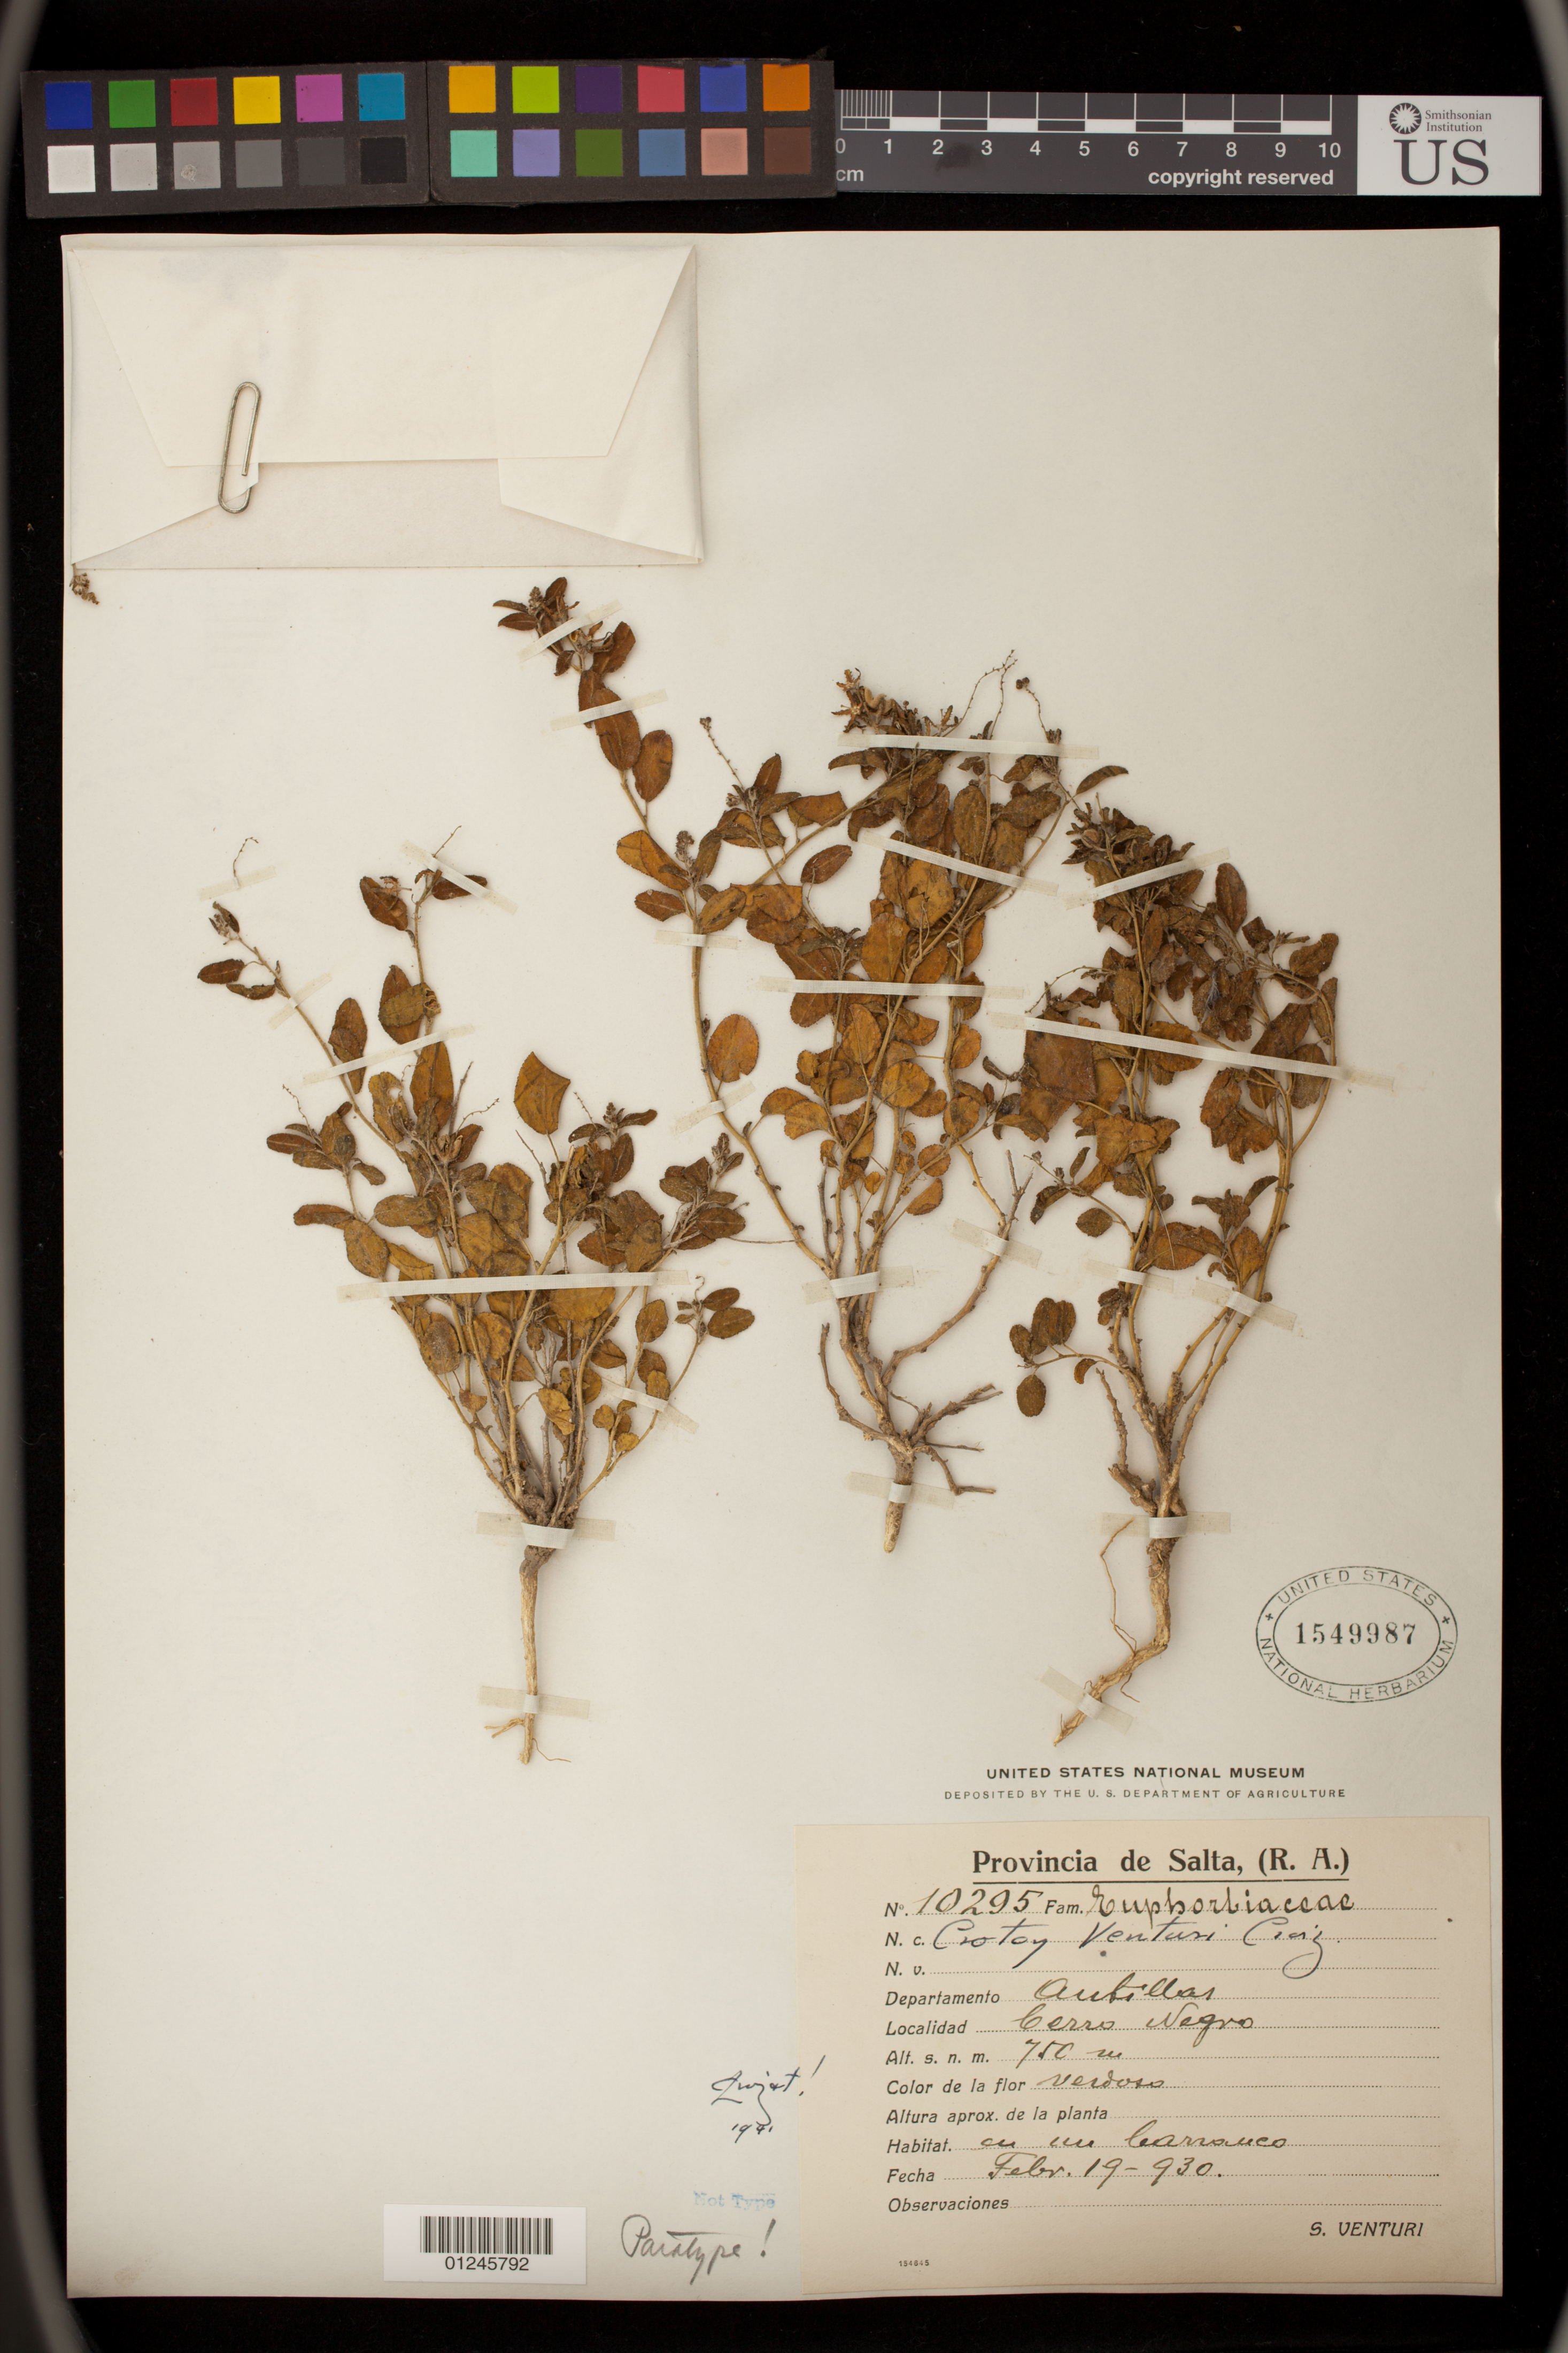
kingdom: Plantae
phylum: Tracheophyta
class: Magnoliopsida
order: Malpighiales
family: Euphorbiaceae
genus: Croton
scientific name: Croton venturii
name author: Croizat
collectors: S. Venturi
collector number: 10295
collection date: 1930-02-19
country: Argentina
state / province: Salta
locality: Departamento Quibilbar.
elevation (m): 750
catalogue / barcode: US 1549987